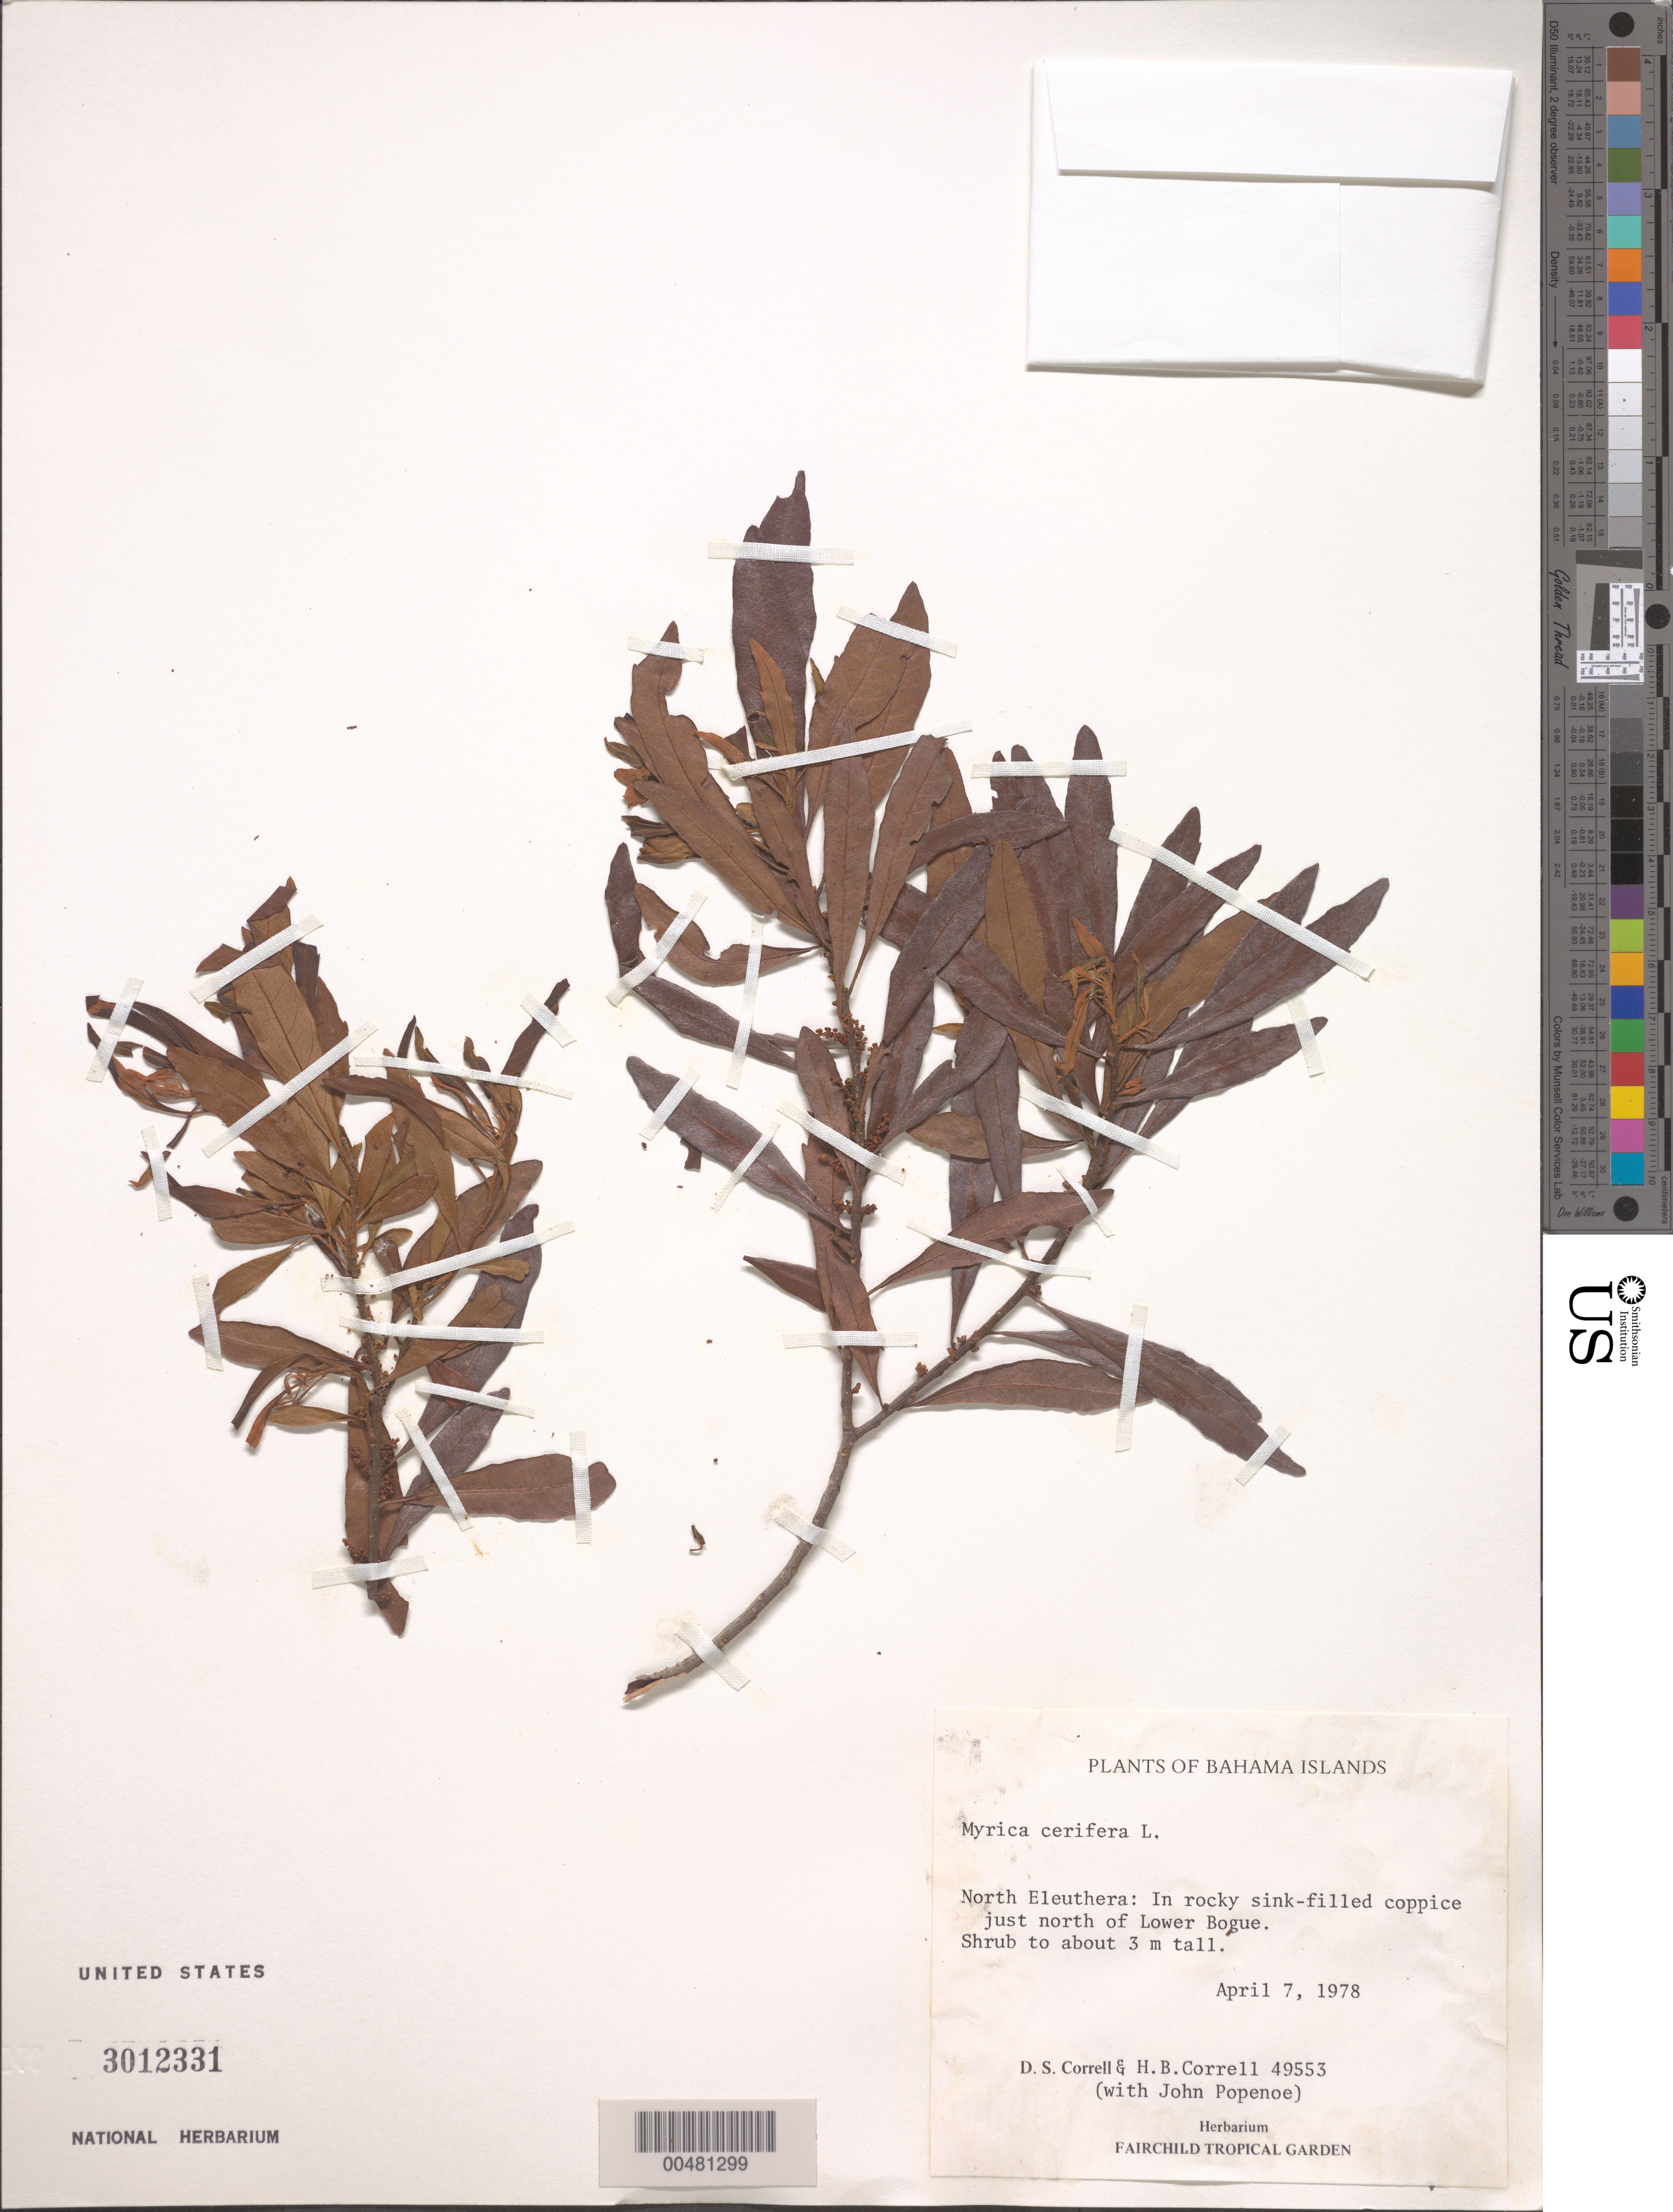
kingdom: Plantae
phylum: Tracheophyta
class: Magnoliopsida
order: Fagales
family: Myricaceae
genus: Morella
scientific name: Morella cerifera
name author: (L.) Small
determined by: Strong, M. T., (US), Smithsonian Institution - National Museum of Natural History (UNITED STATES)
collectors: D. S. Correll, H. Correll & J. Popenoe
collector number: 49553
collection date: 1978-04-07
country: Bahamas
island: Eleuthera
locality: North Eleuthera, just N of Lower Bogue.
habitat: In rocky sink-filled coppice.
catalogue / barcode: US 3012331